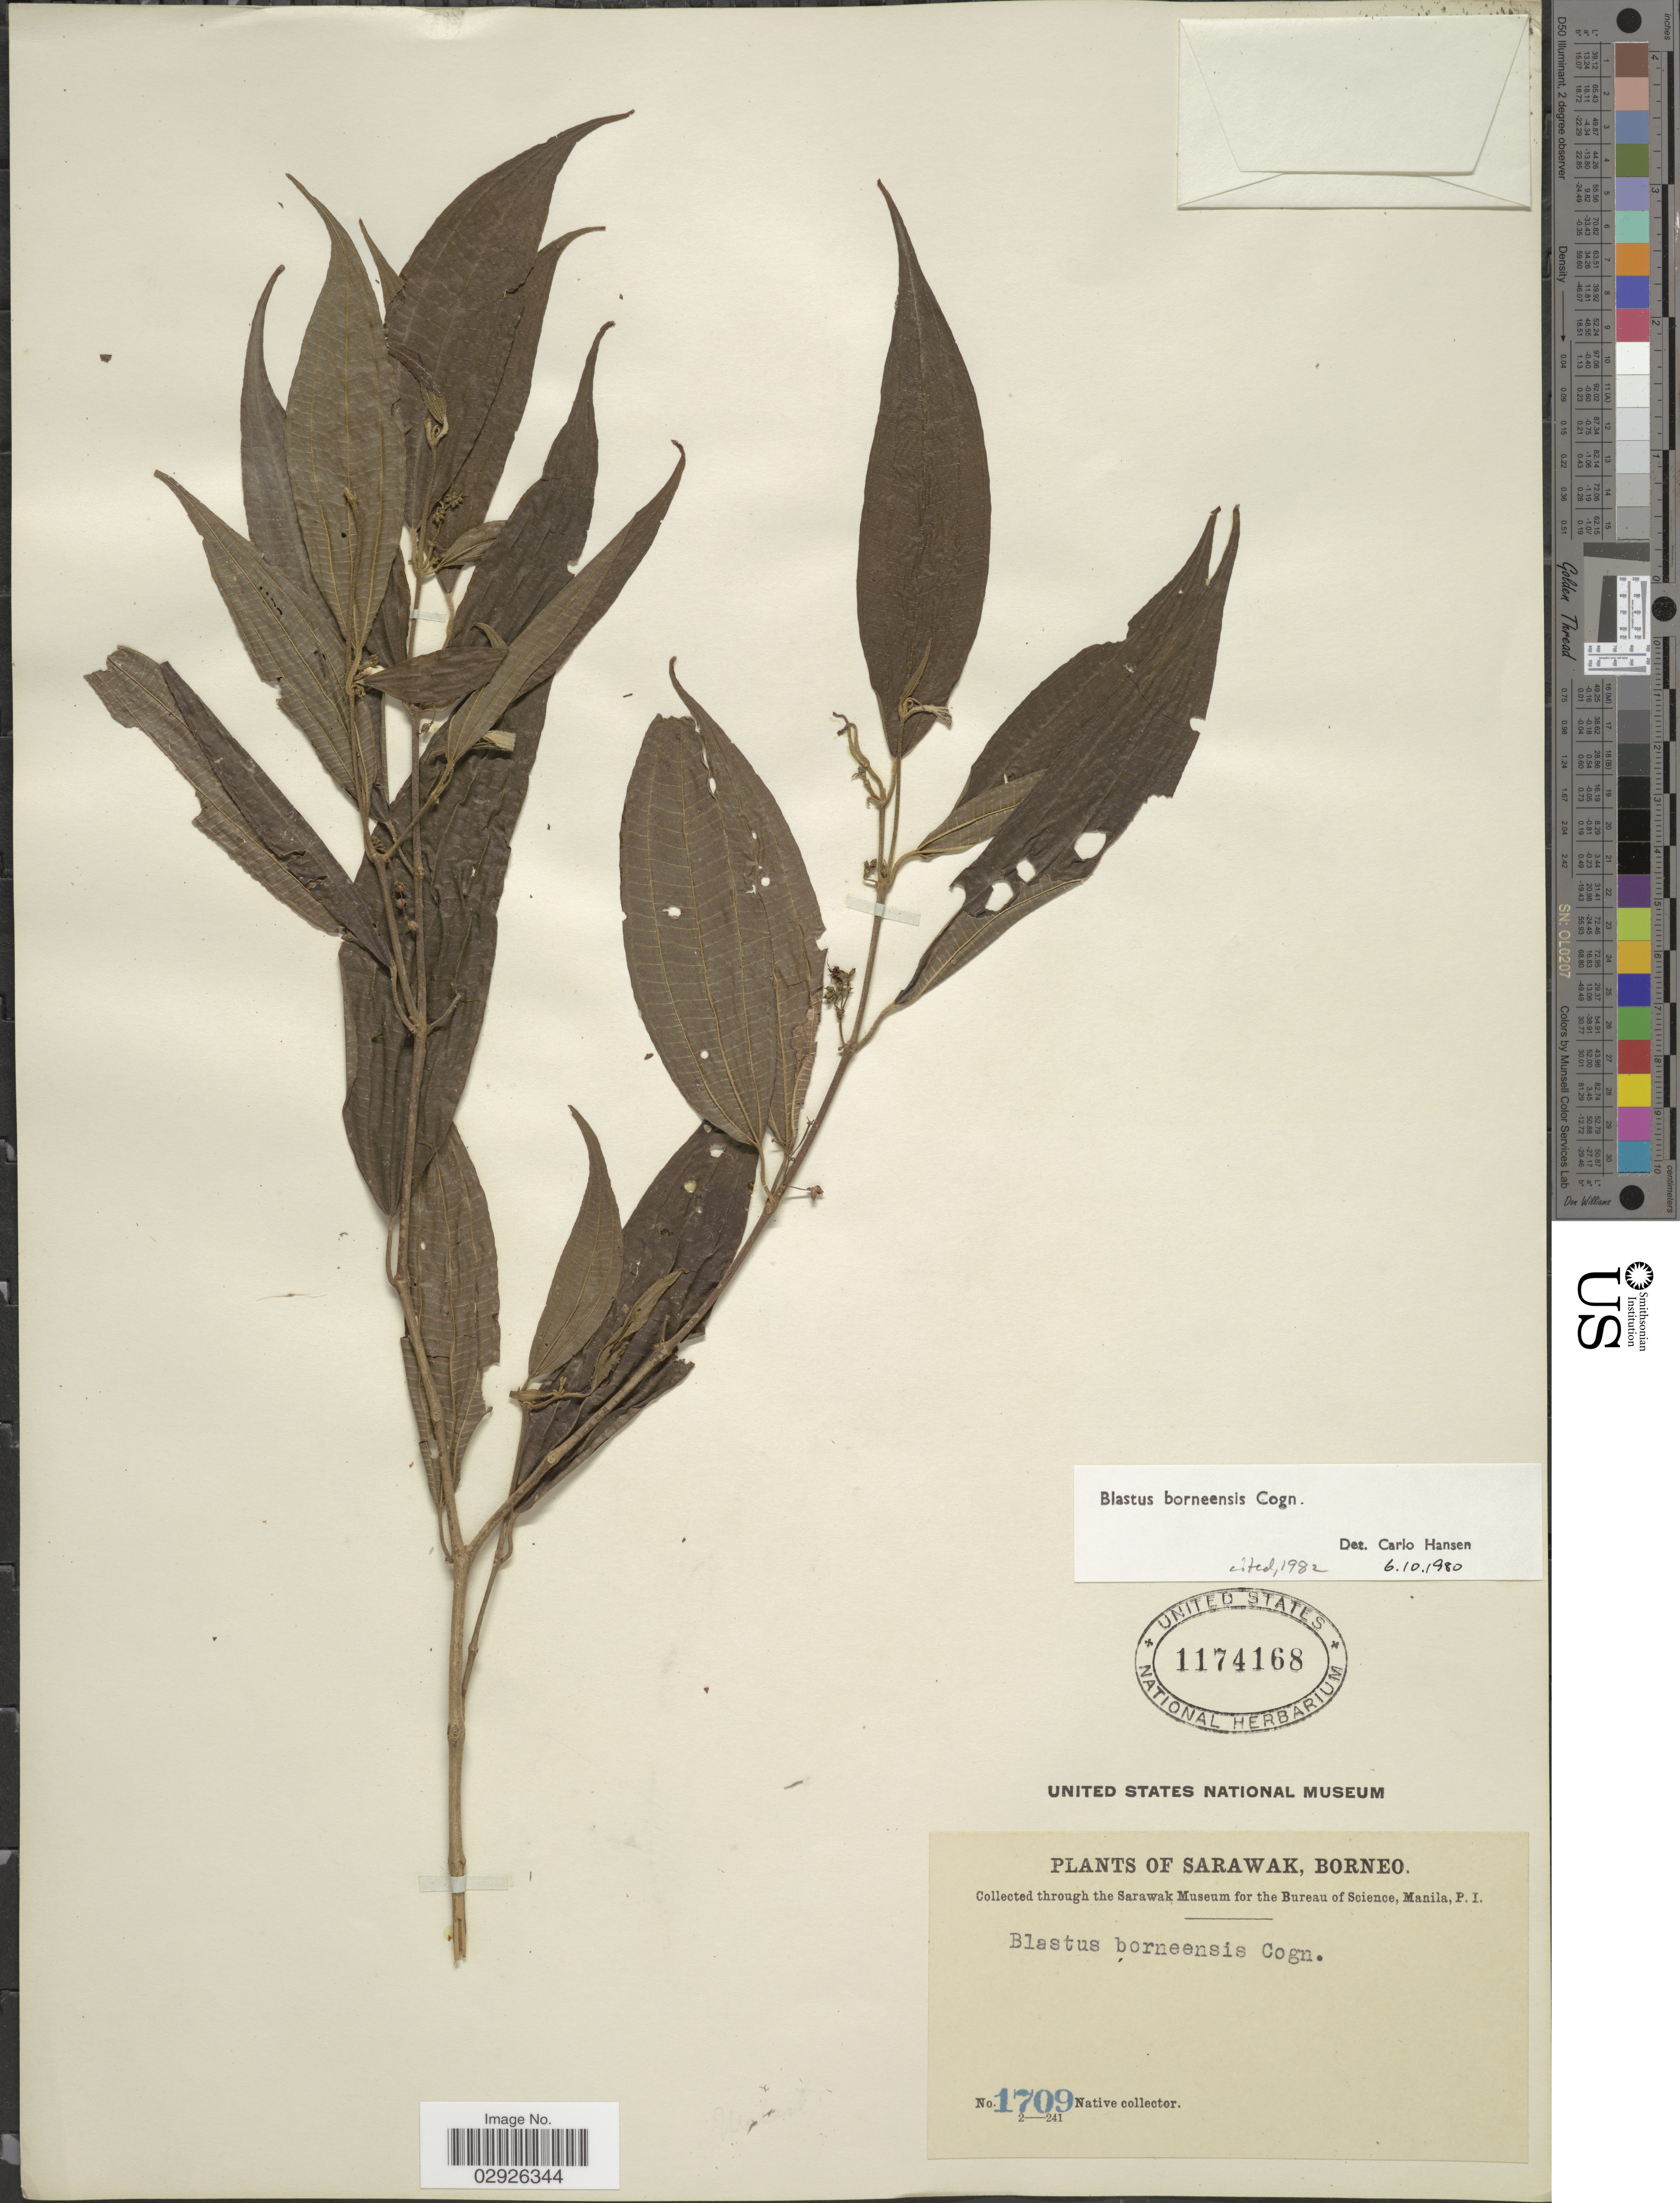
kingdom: Plantae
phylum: Tracheophyta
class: Magnoliopsida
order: Myrtales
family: Melastomataceae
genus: Blastus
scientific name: Blastus borneensis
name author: Cogn. ex Boerl.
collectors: Native collector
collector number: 1709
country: Malaysia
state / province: Sarawak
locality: Borneo.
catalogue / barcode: US 1174168